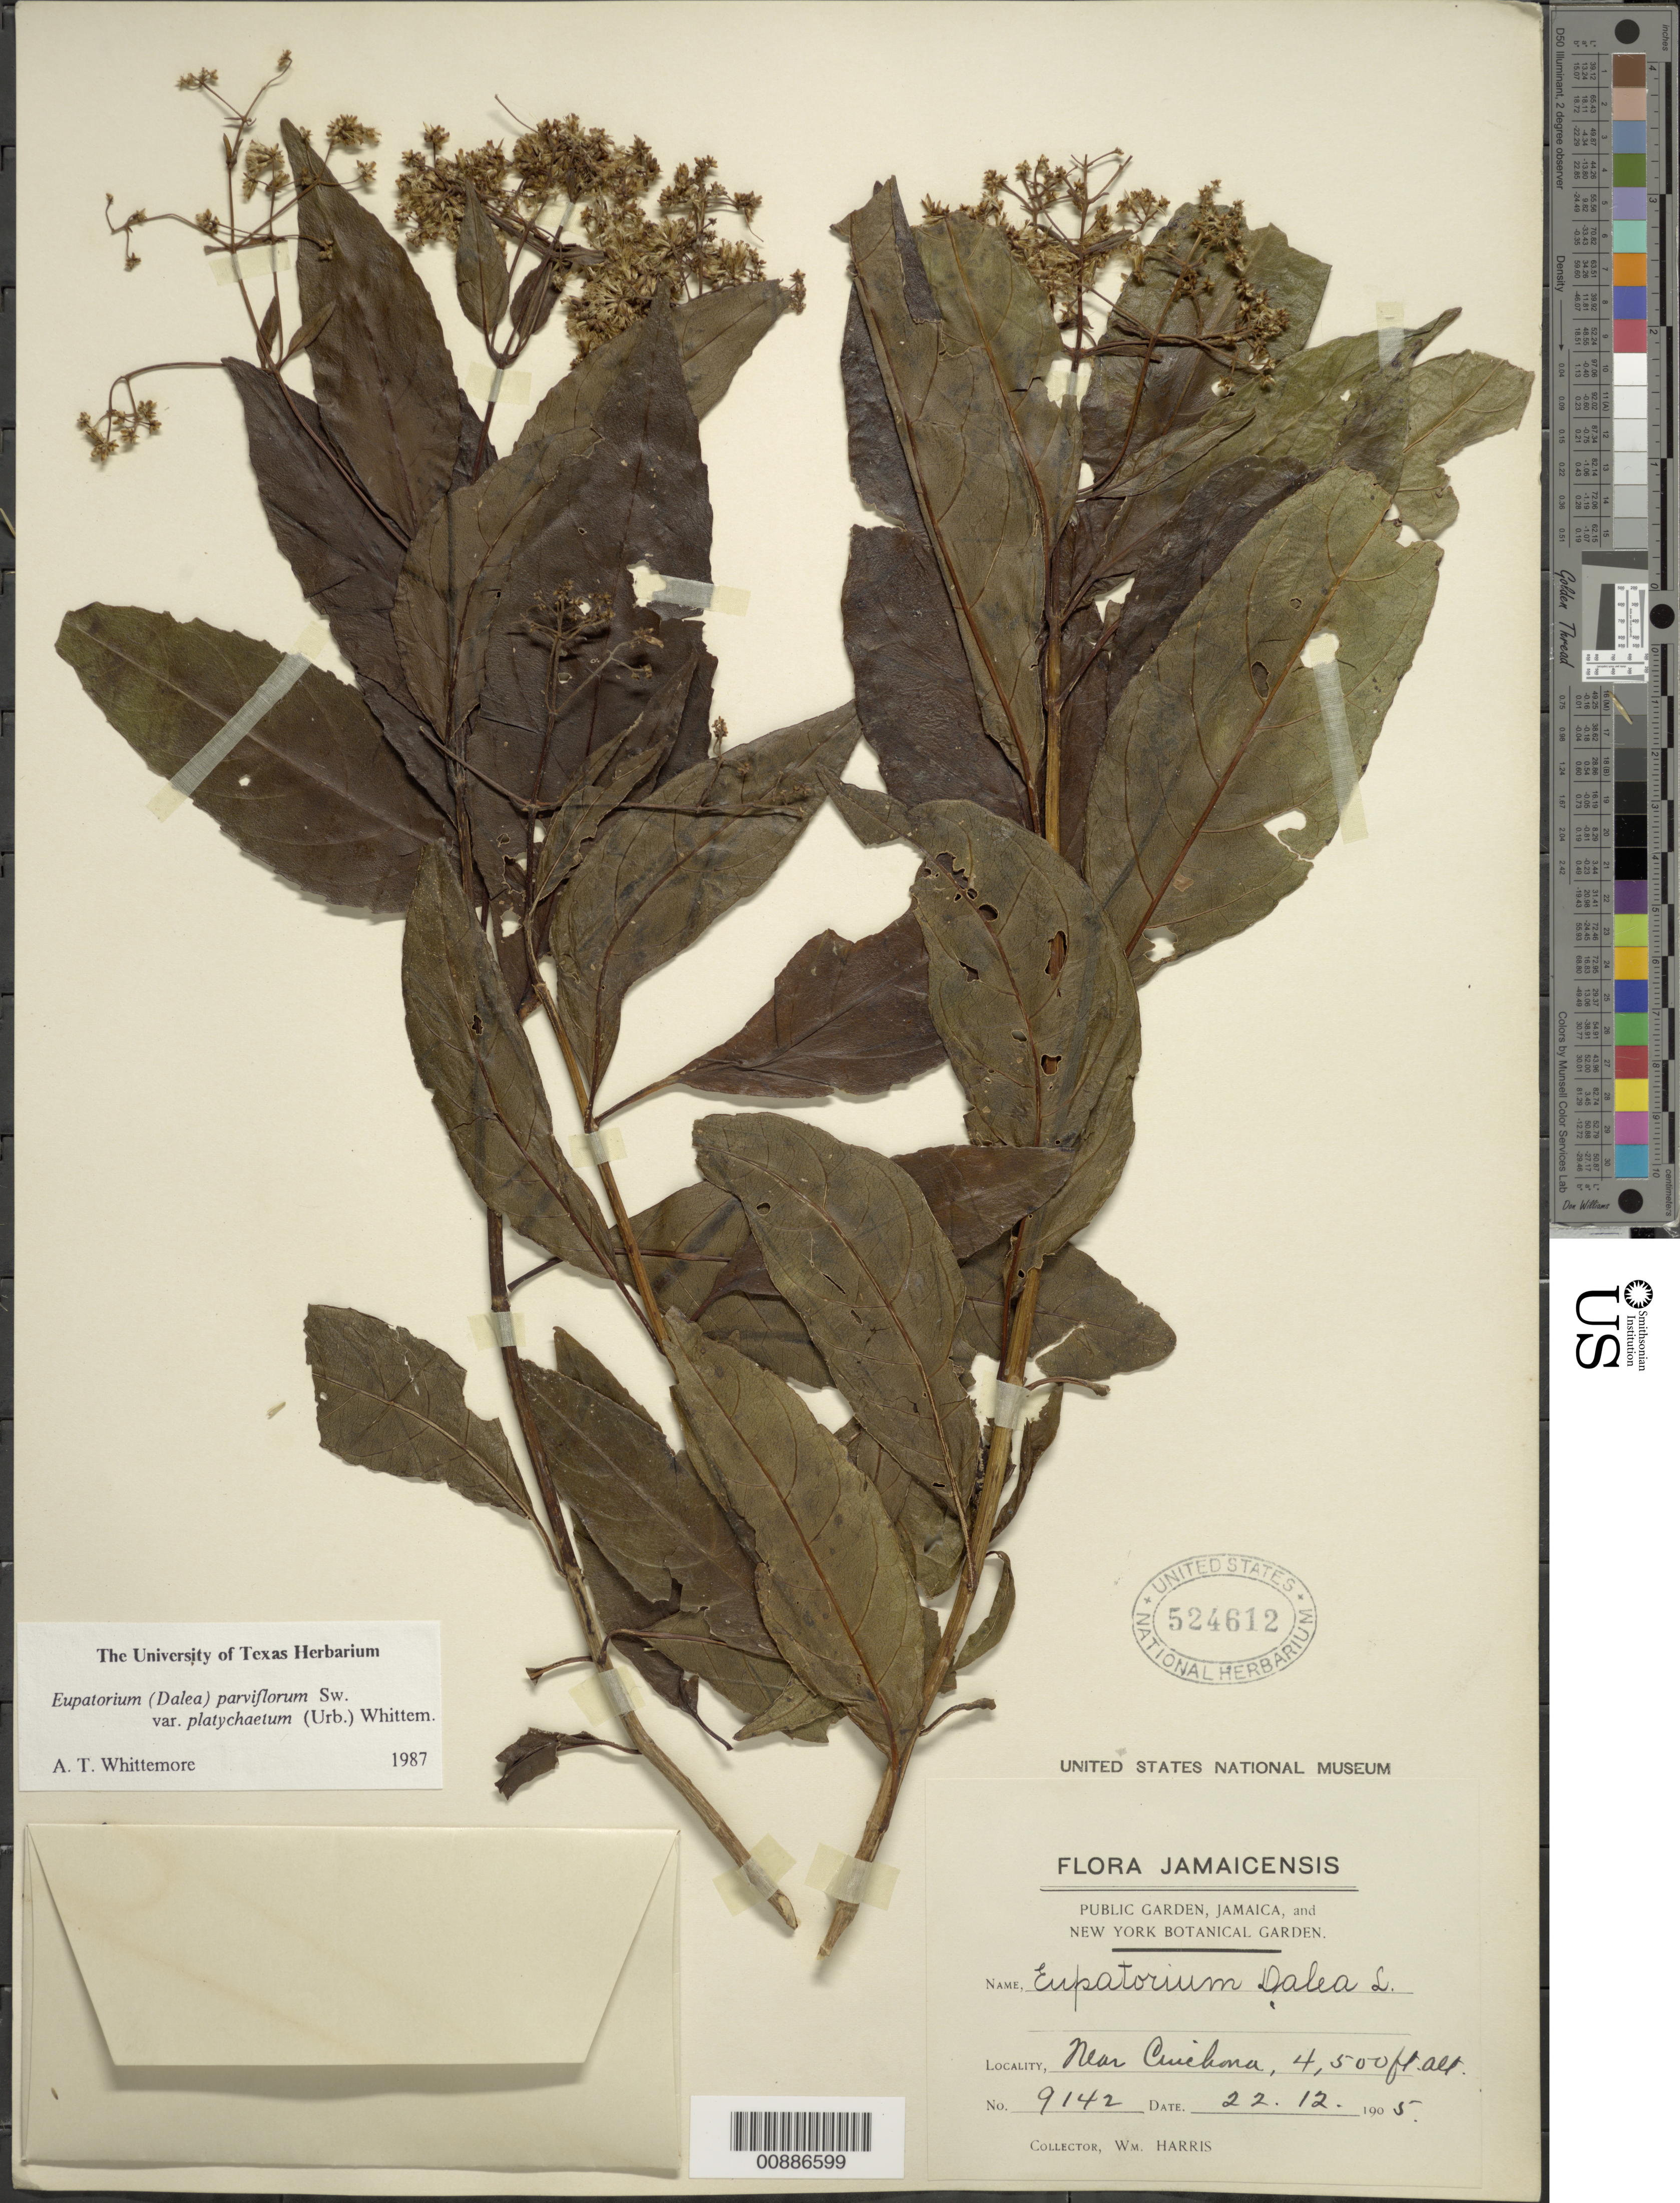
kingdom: Plantae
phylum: Tracheophyta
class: Magnoliopsida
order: Asterales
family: Asteraceae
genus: Critonia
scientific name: Critonia parviflora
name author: (Sw.) DC.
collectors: W. H. Harris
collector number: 9142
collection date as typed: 22 Dec 1905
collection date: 1905-12-22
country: Jamaica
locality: Near Cinchona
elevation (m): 1372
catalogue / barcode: US 524617